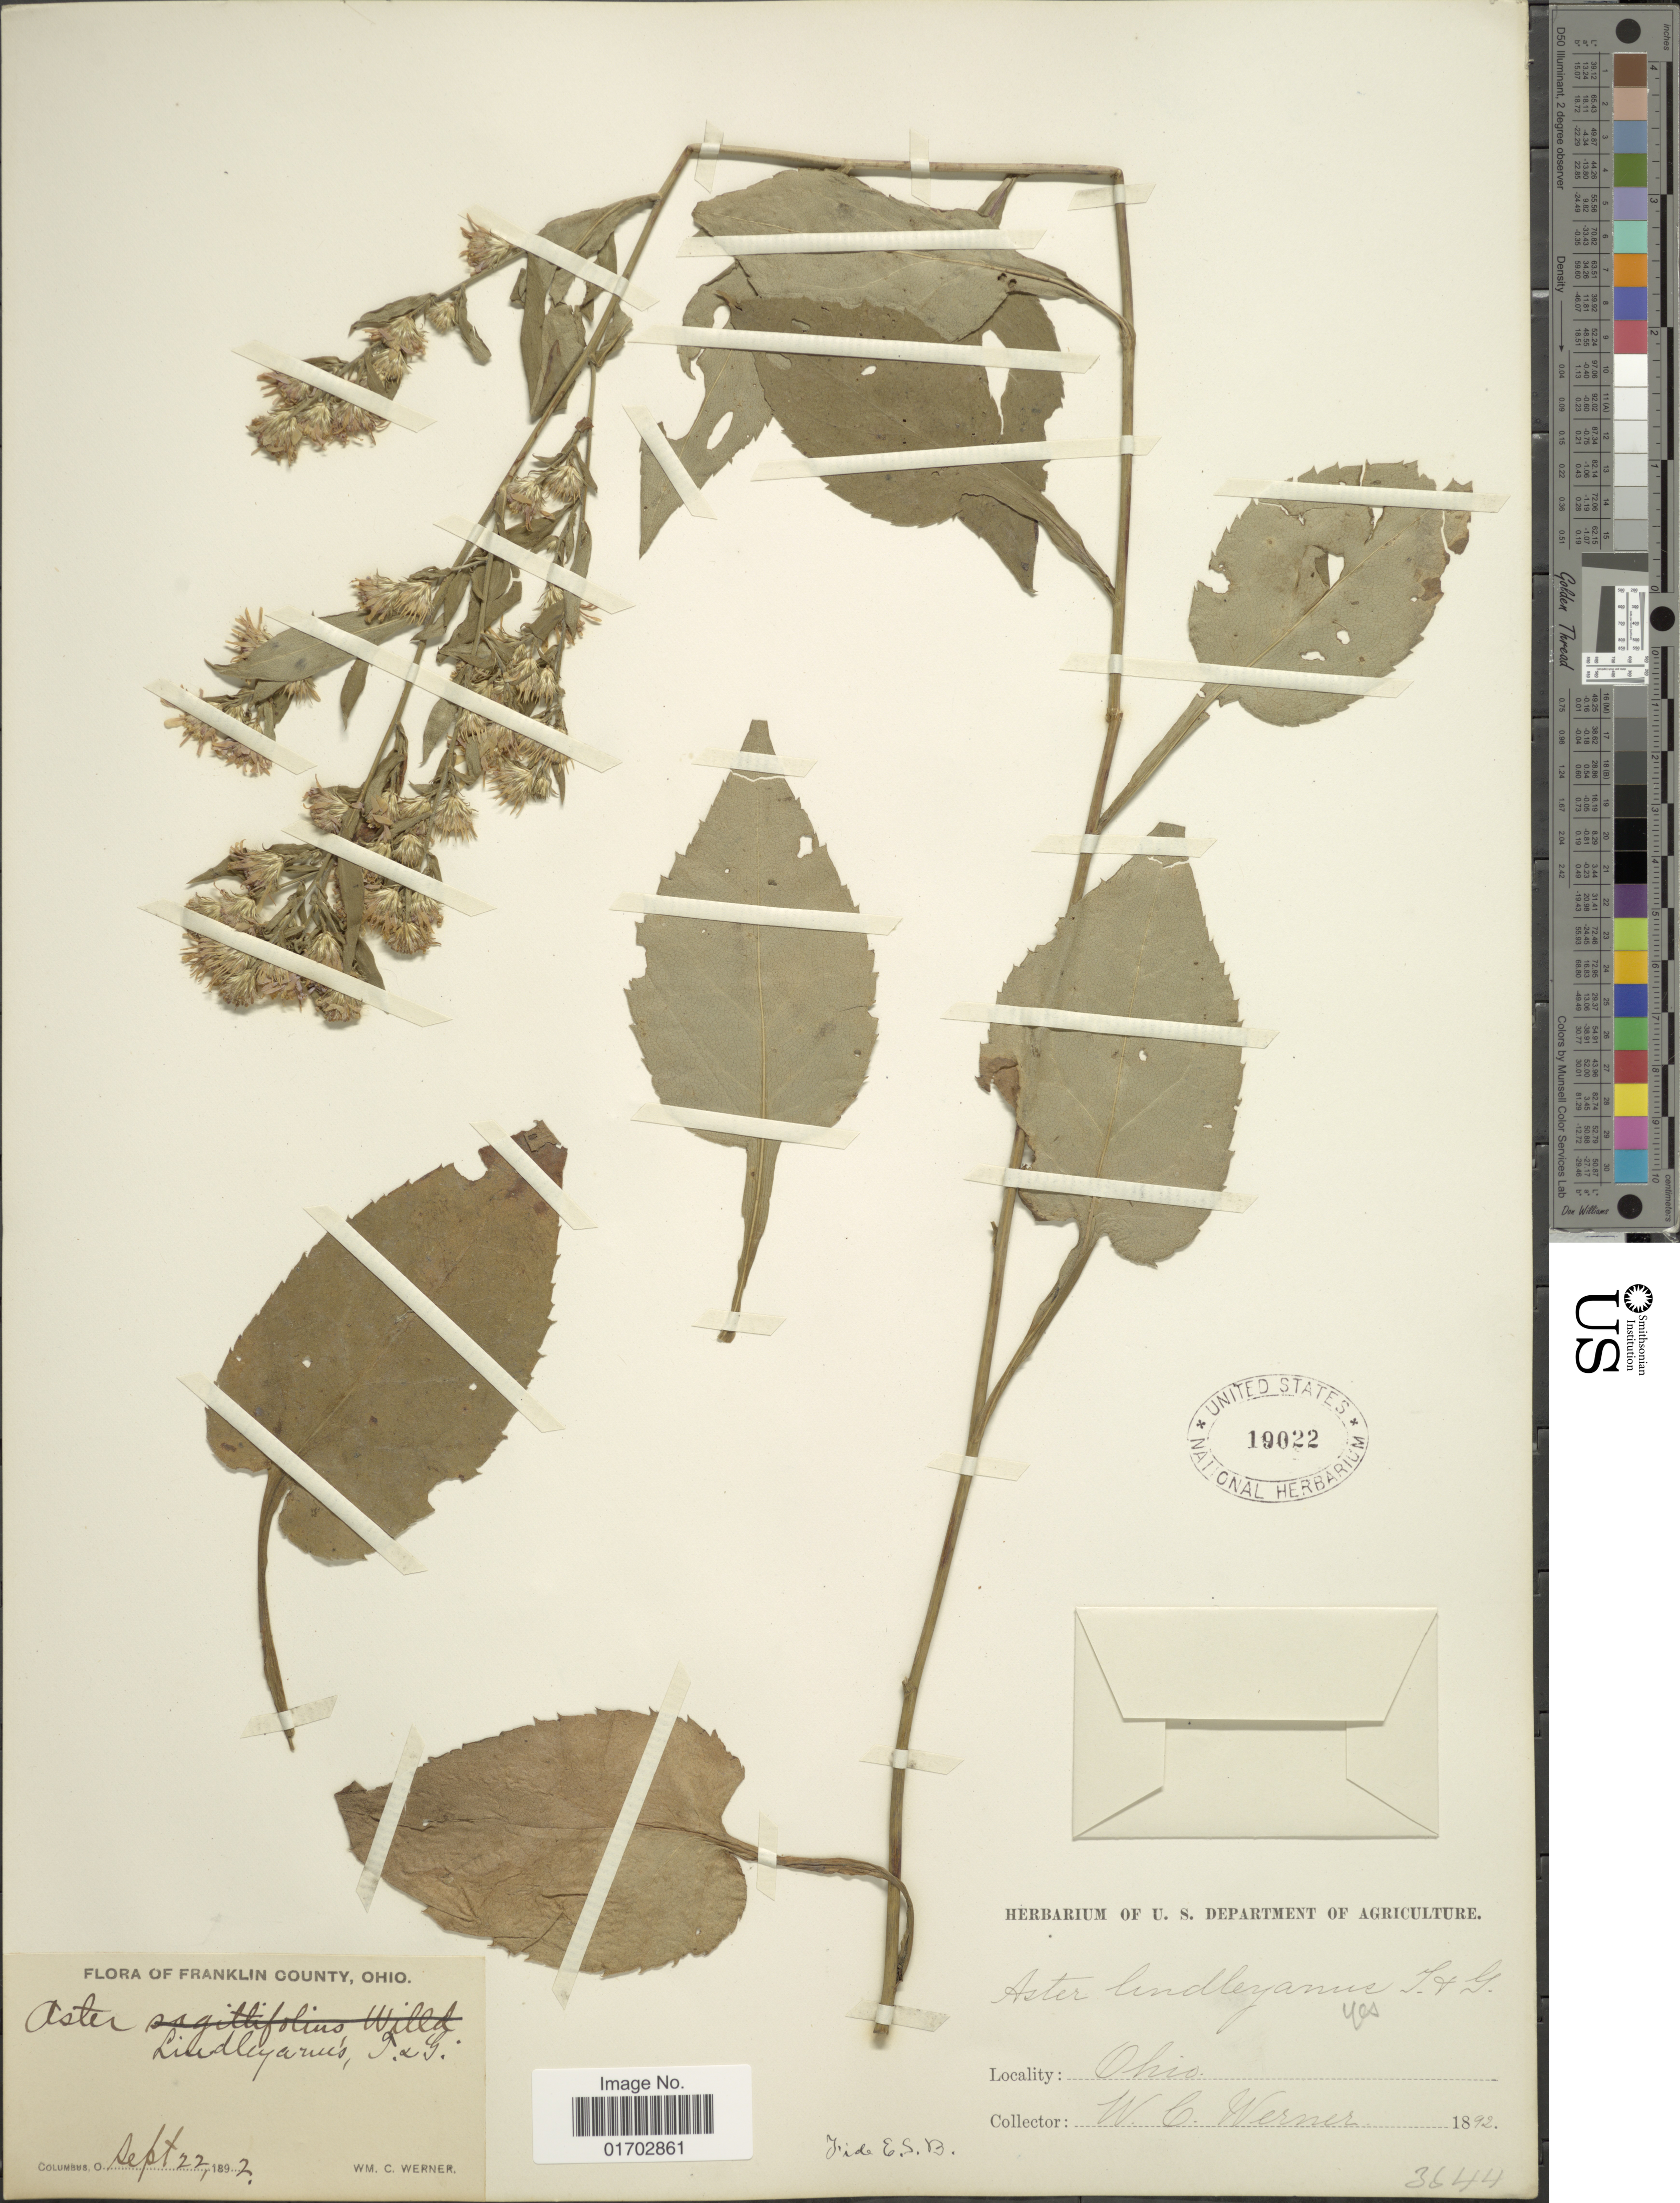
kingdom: Plantae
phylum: Tracheophyta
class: Magnoliopsida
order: Asterales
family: Asteraceae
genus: Symphyotrichum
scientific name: Symphyotrichum sagittifolium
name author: (Wedem. ex Willd.) G.L. Nesom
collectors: W. Werner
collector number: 3844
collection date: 1892-09-22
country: United States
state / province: Ohio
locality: Franklin County, Columbus.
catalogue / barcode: US 19022